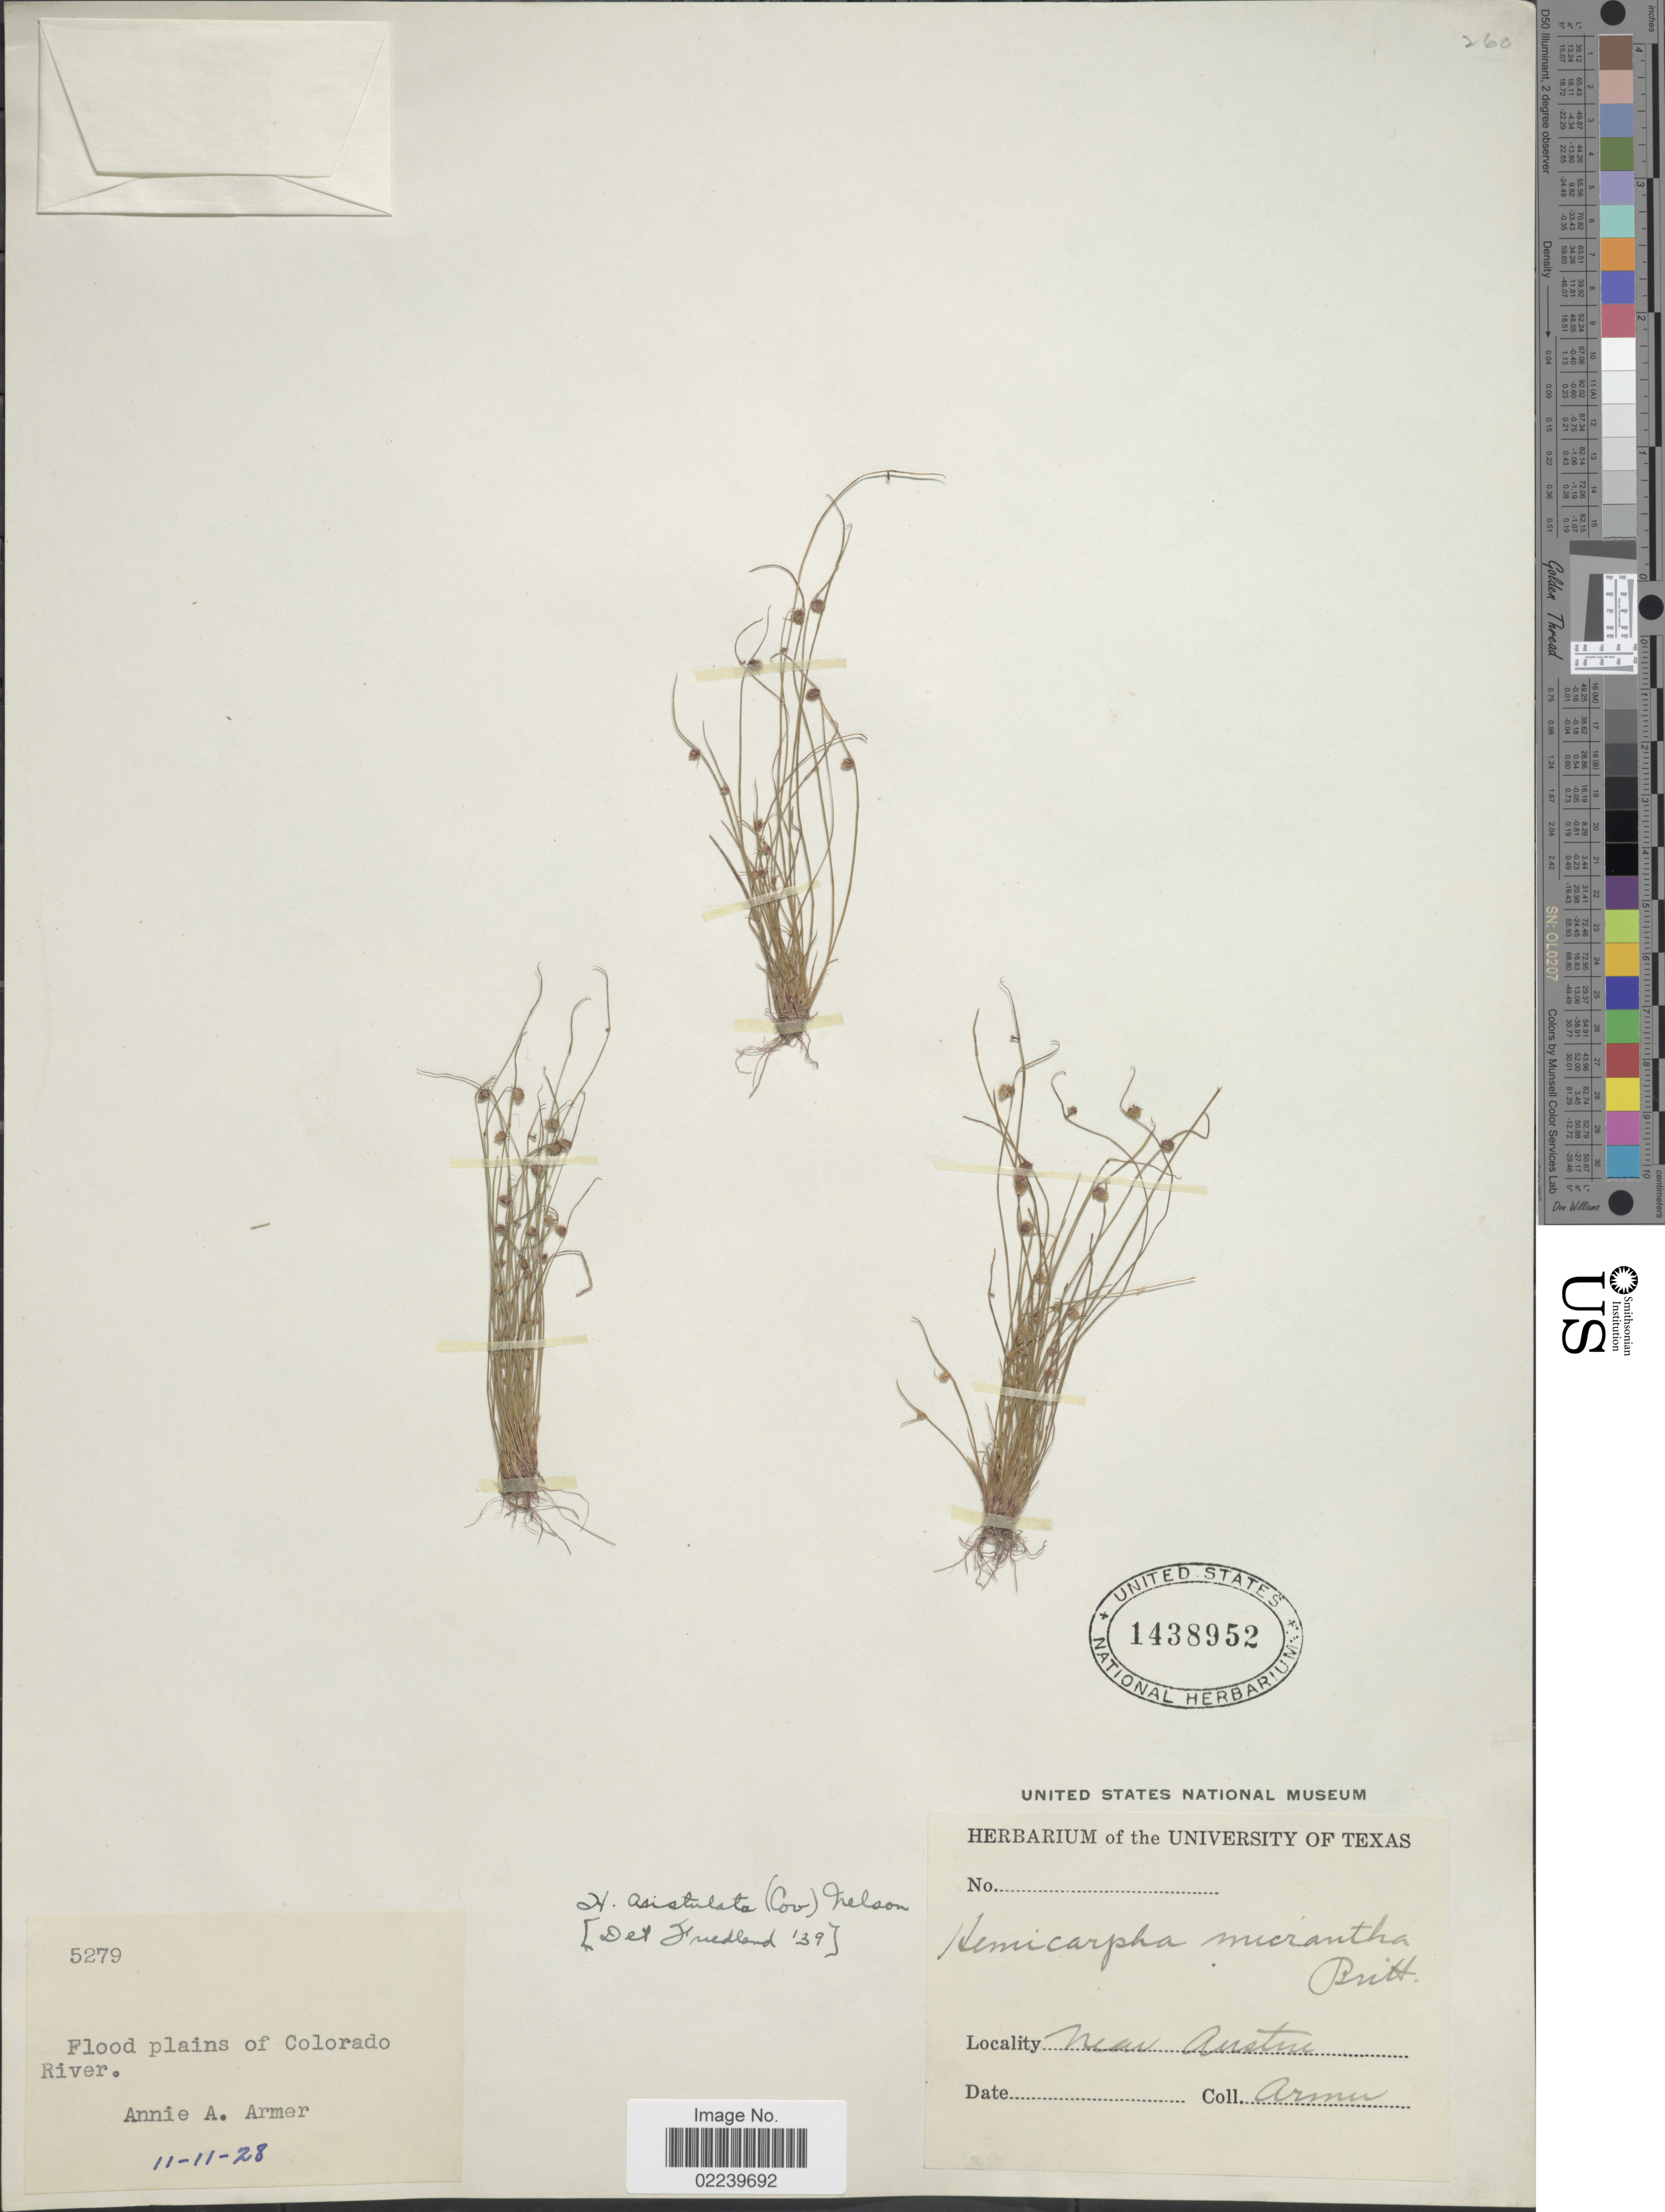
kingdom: Plantae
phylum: Tracheophyta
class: Liliopsida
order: Poales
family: Cyperaceae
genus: Cyperus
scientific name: Cyperus aristulatus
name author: (Coville) Bauters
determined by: Strong, M. T., (US), Smithsonian Institution - National Museum of Natural History (UNITED STATES)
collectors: A. Armer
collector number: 5279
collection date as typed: Transcribed d/m/y: 11/11/28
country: United States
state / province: Texas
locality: Flood Plains of Colorado River, Near Austin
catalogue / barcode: US 1438952